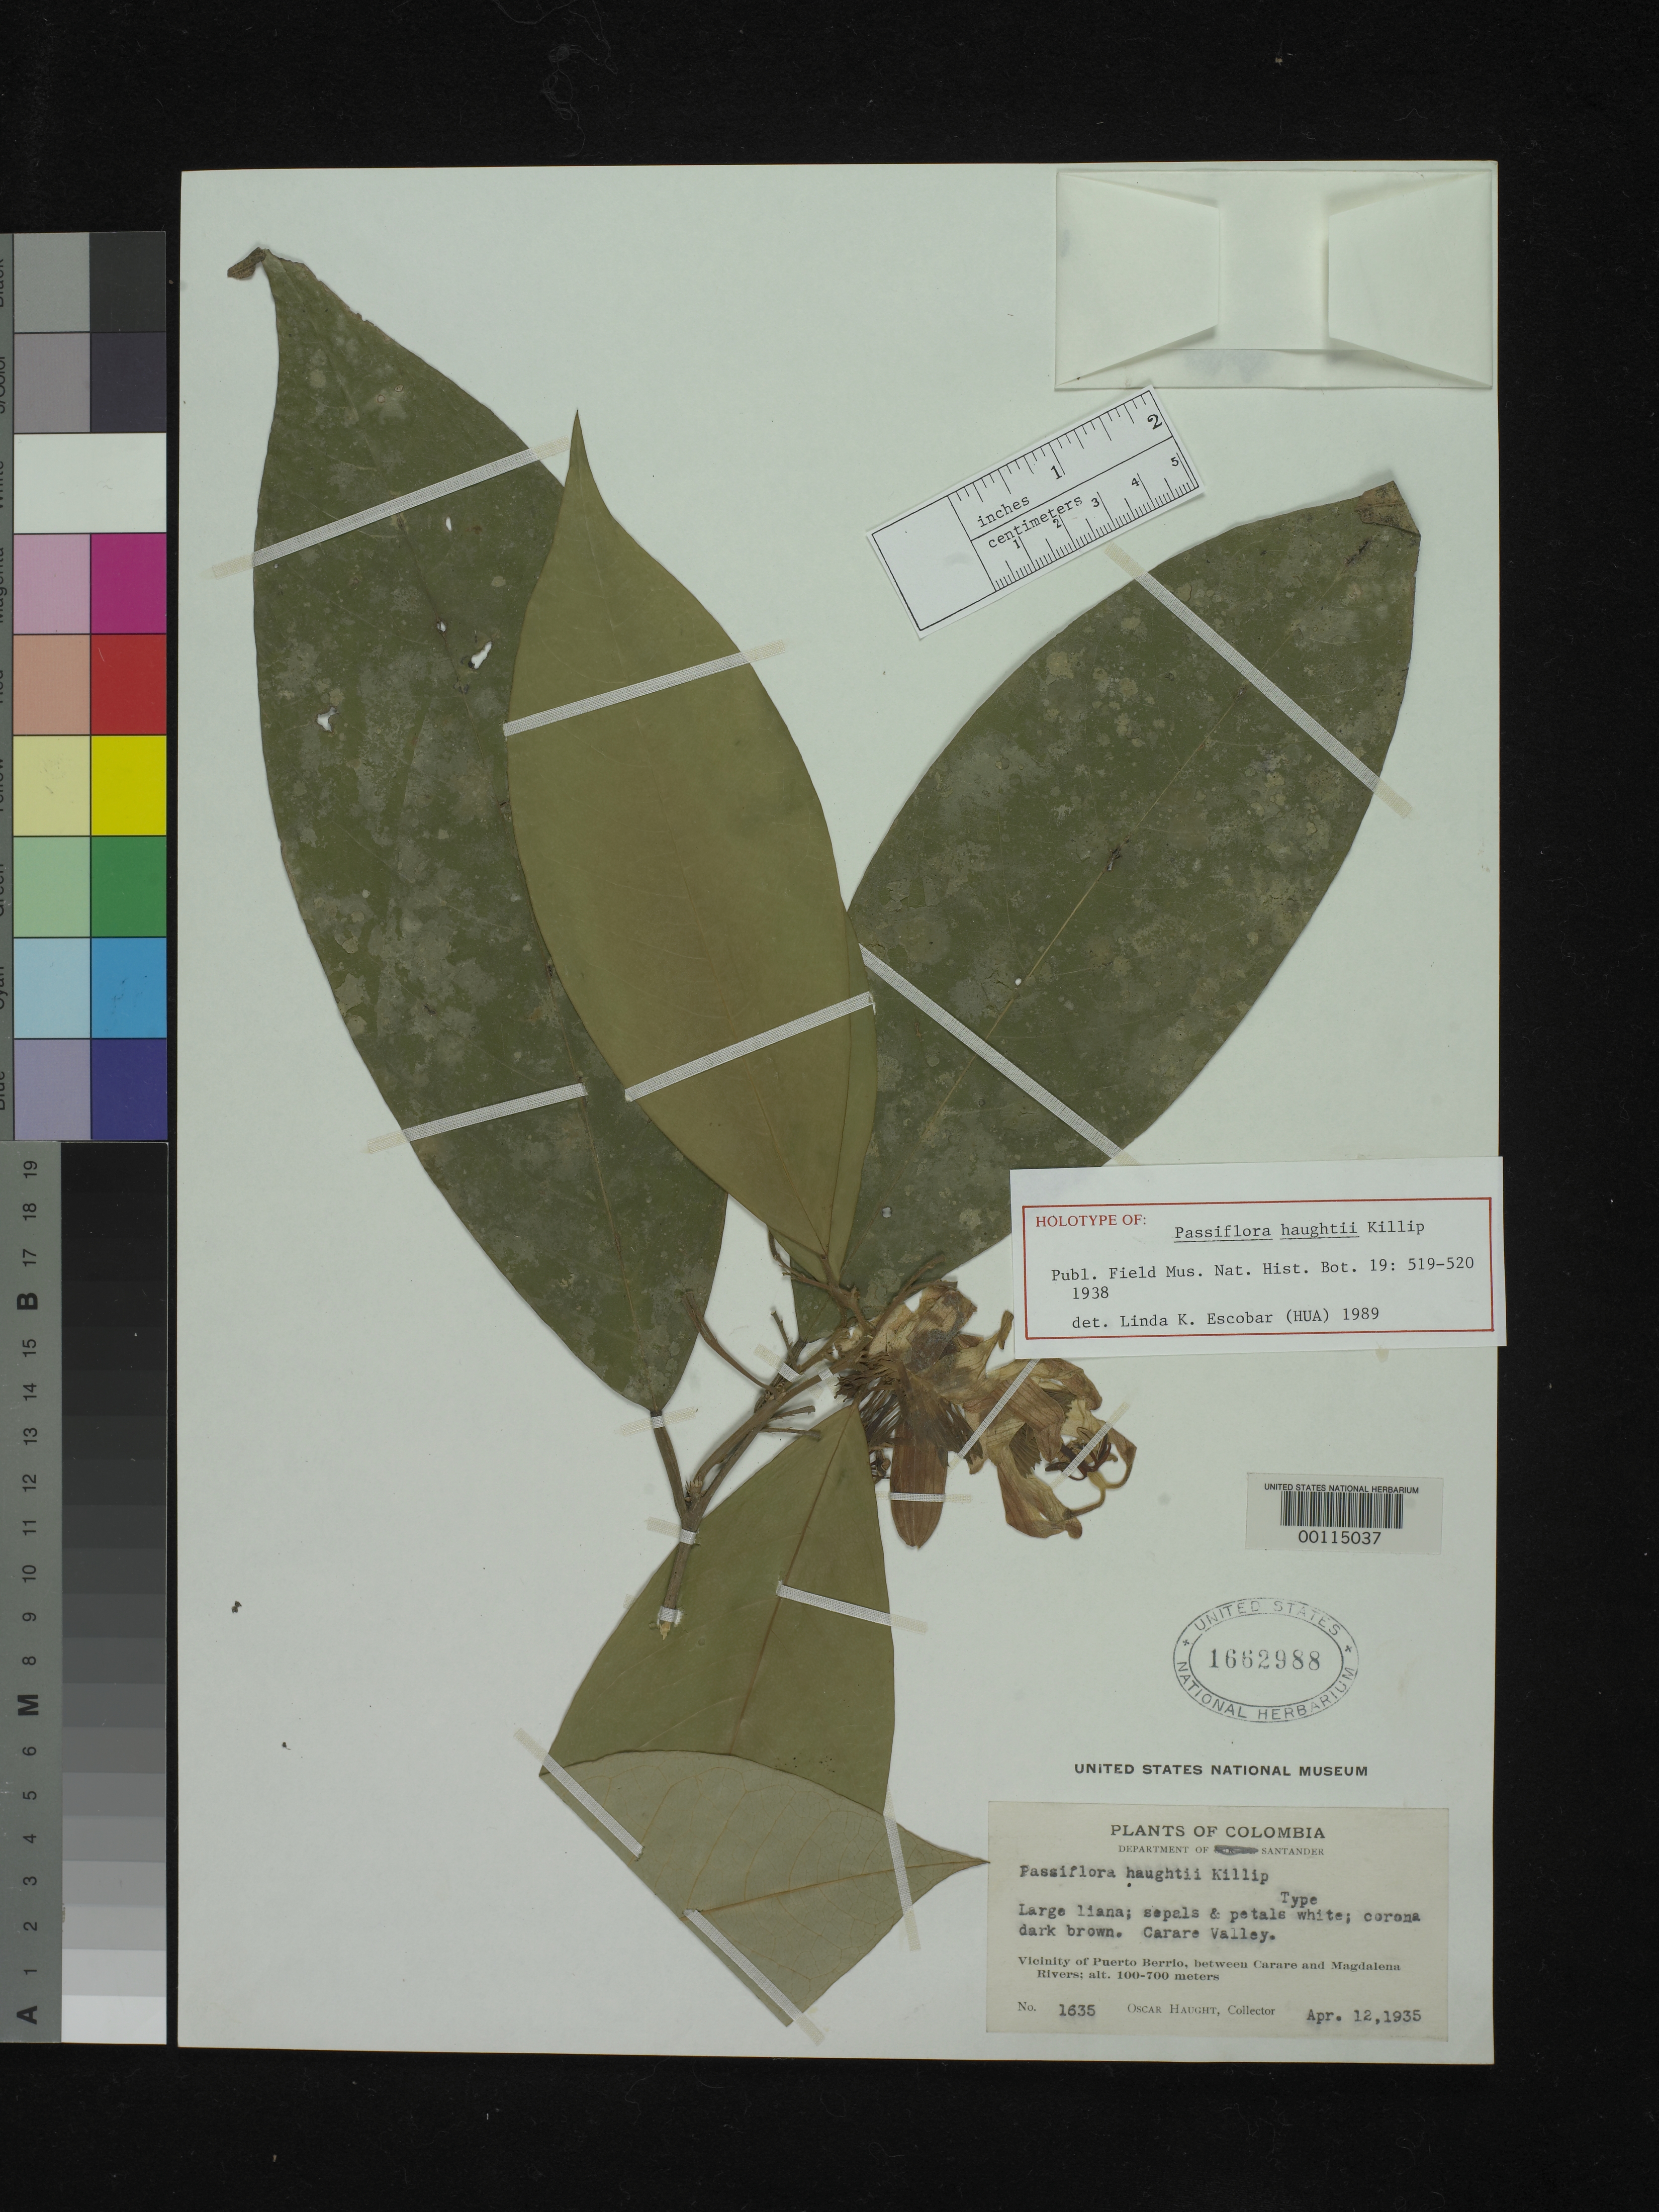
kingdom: Plantae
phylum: Tracheophyta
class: Magnoliopsida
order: Malpighiales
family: Passifloraceae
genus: Passiflora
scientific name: Passiflora haughtii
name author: Killip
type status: Holotype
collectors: O. L. Haught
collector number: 1635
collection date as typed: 12 Apr 1935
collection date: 1935-04-12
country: Colombia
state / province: Santander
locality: Carare Valley, Puerto Berrio.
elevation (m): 100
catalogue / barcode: US 1662988